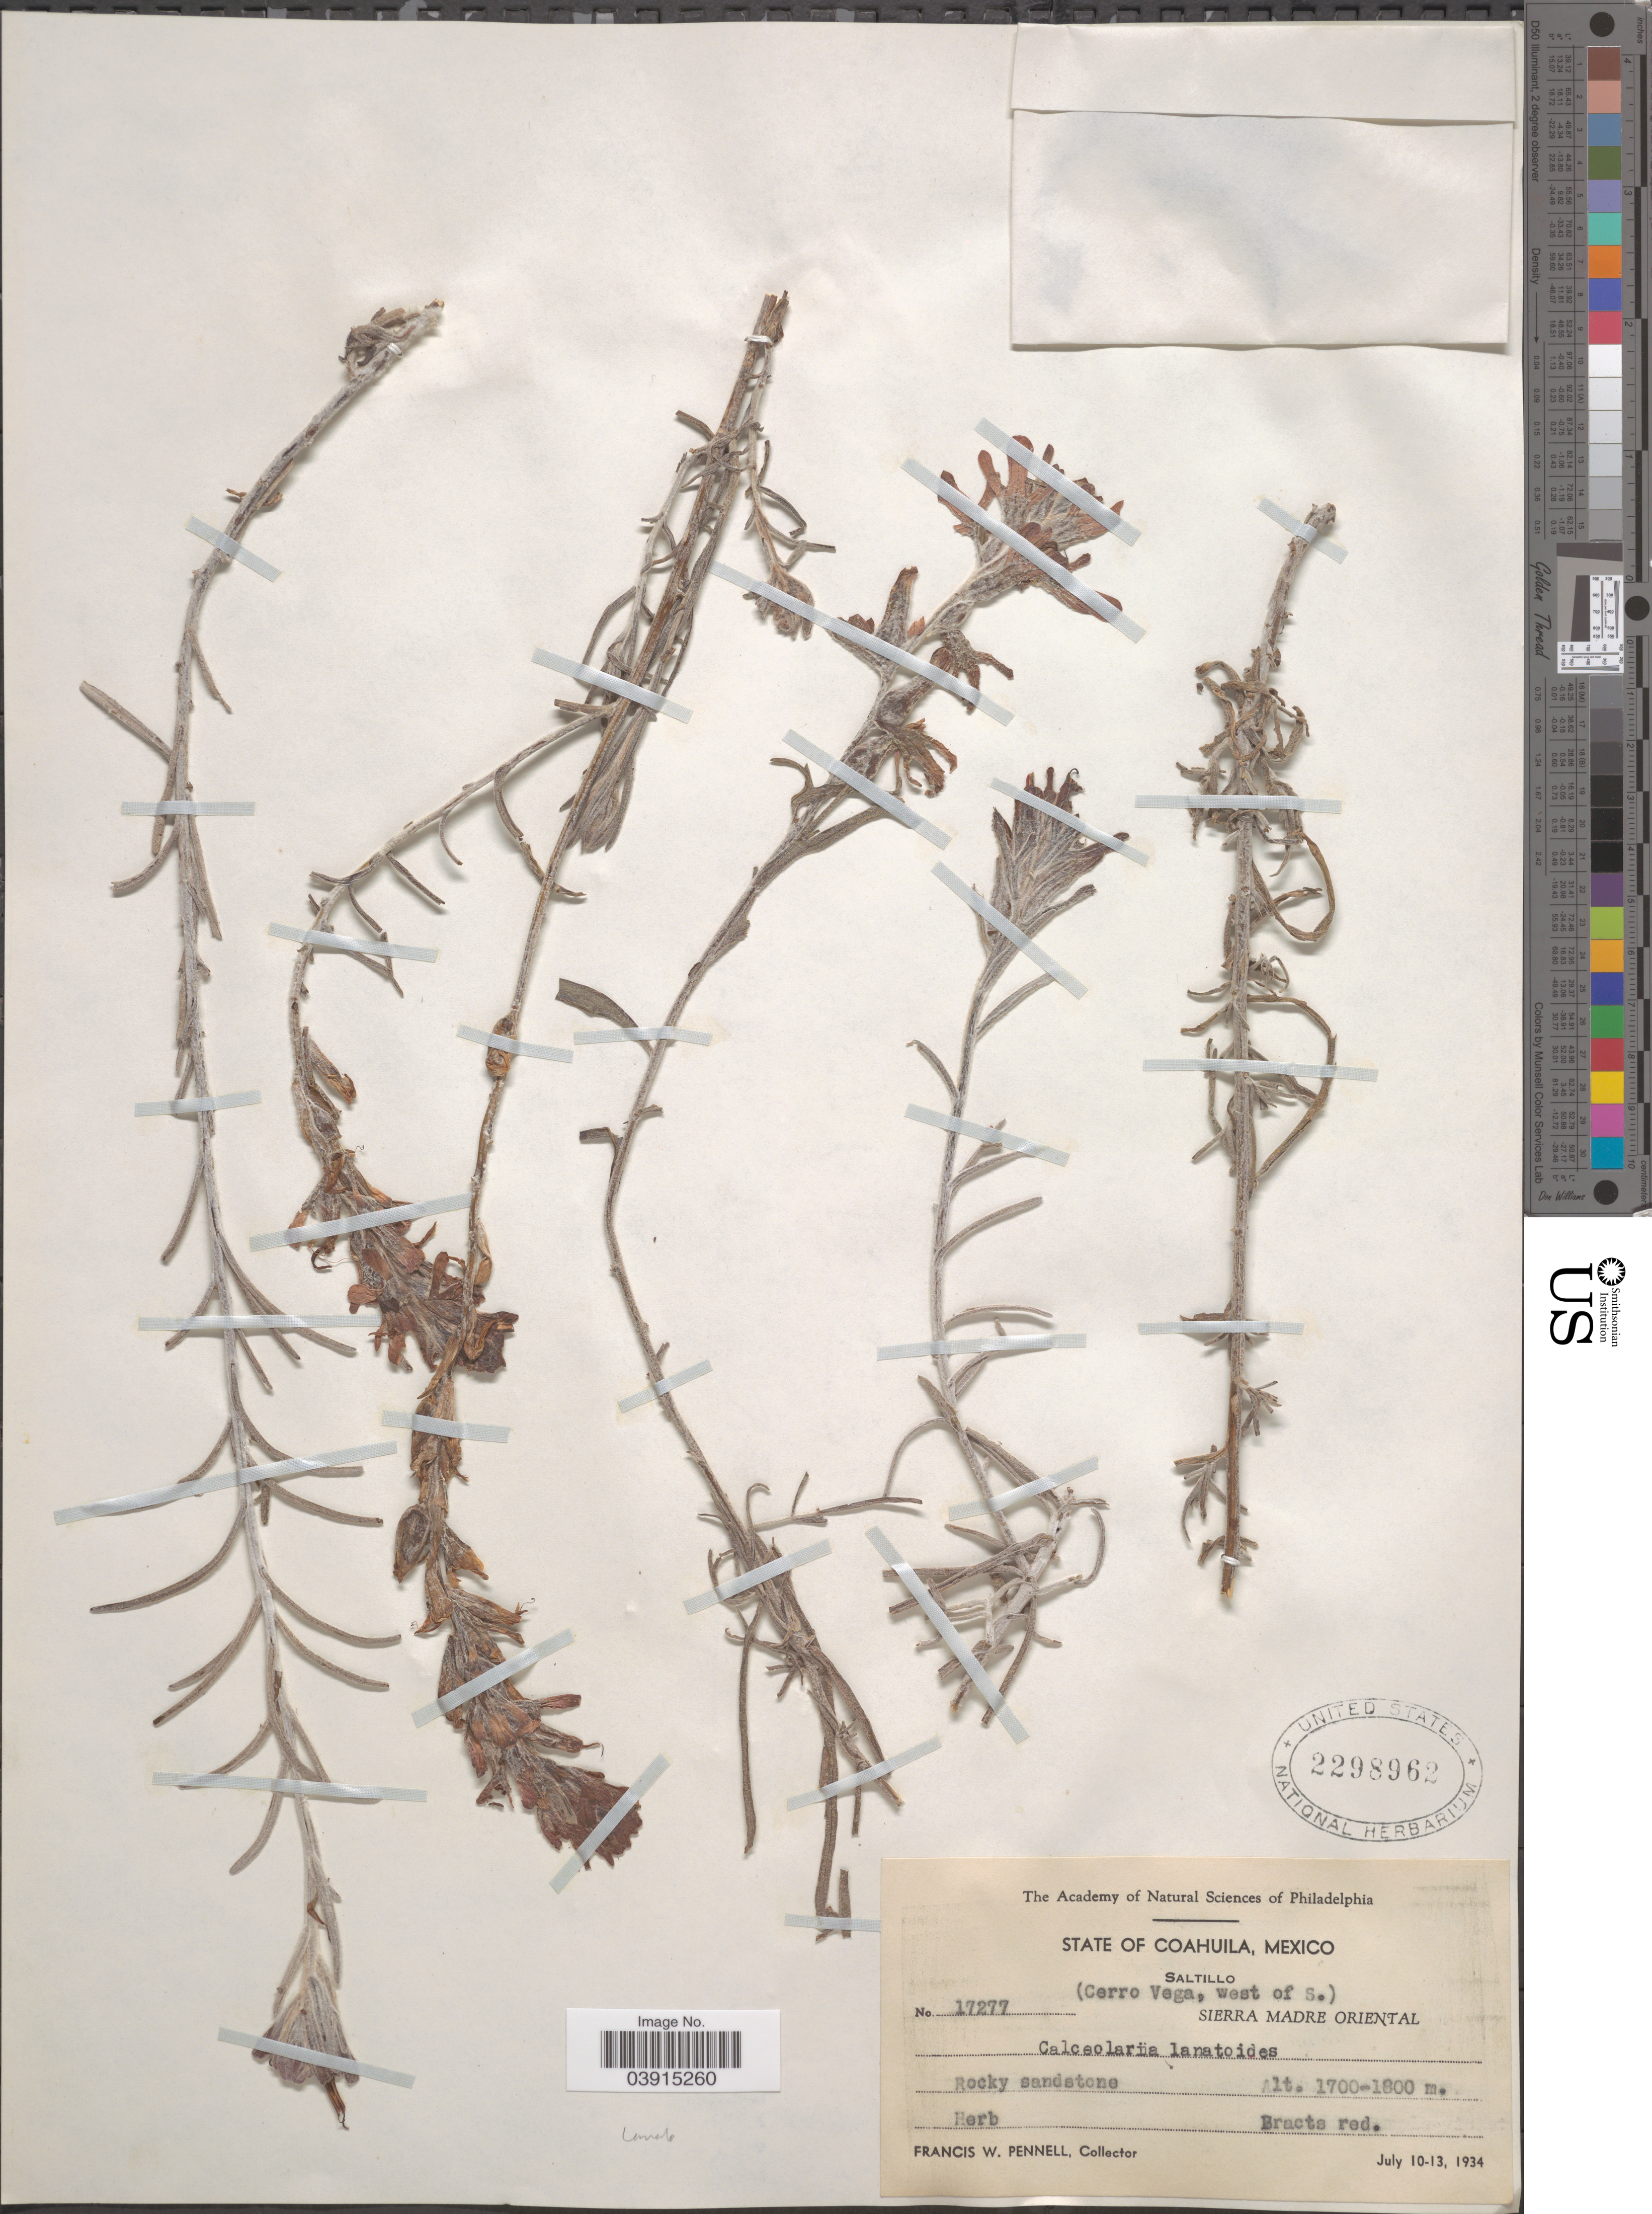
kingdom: Plantae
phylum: Tracheophyta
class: Magnoliopsida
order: Lamiales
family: Orobanchaceae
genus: Castilleja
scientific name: Castilleja lanata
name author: A. Gray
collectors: F. W. Pennell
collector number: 17277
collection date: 1934-07-10/1934-07-13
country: Mexico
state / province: Coahuila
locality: Saltillo (Cerro Vega, west of S.). Sierra Madre Oriental.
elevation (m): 1700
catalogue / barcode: US 2298962